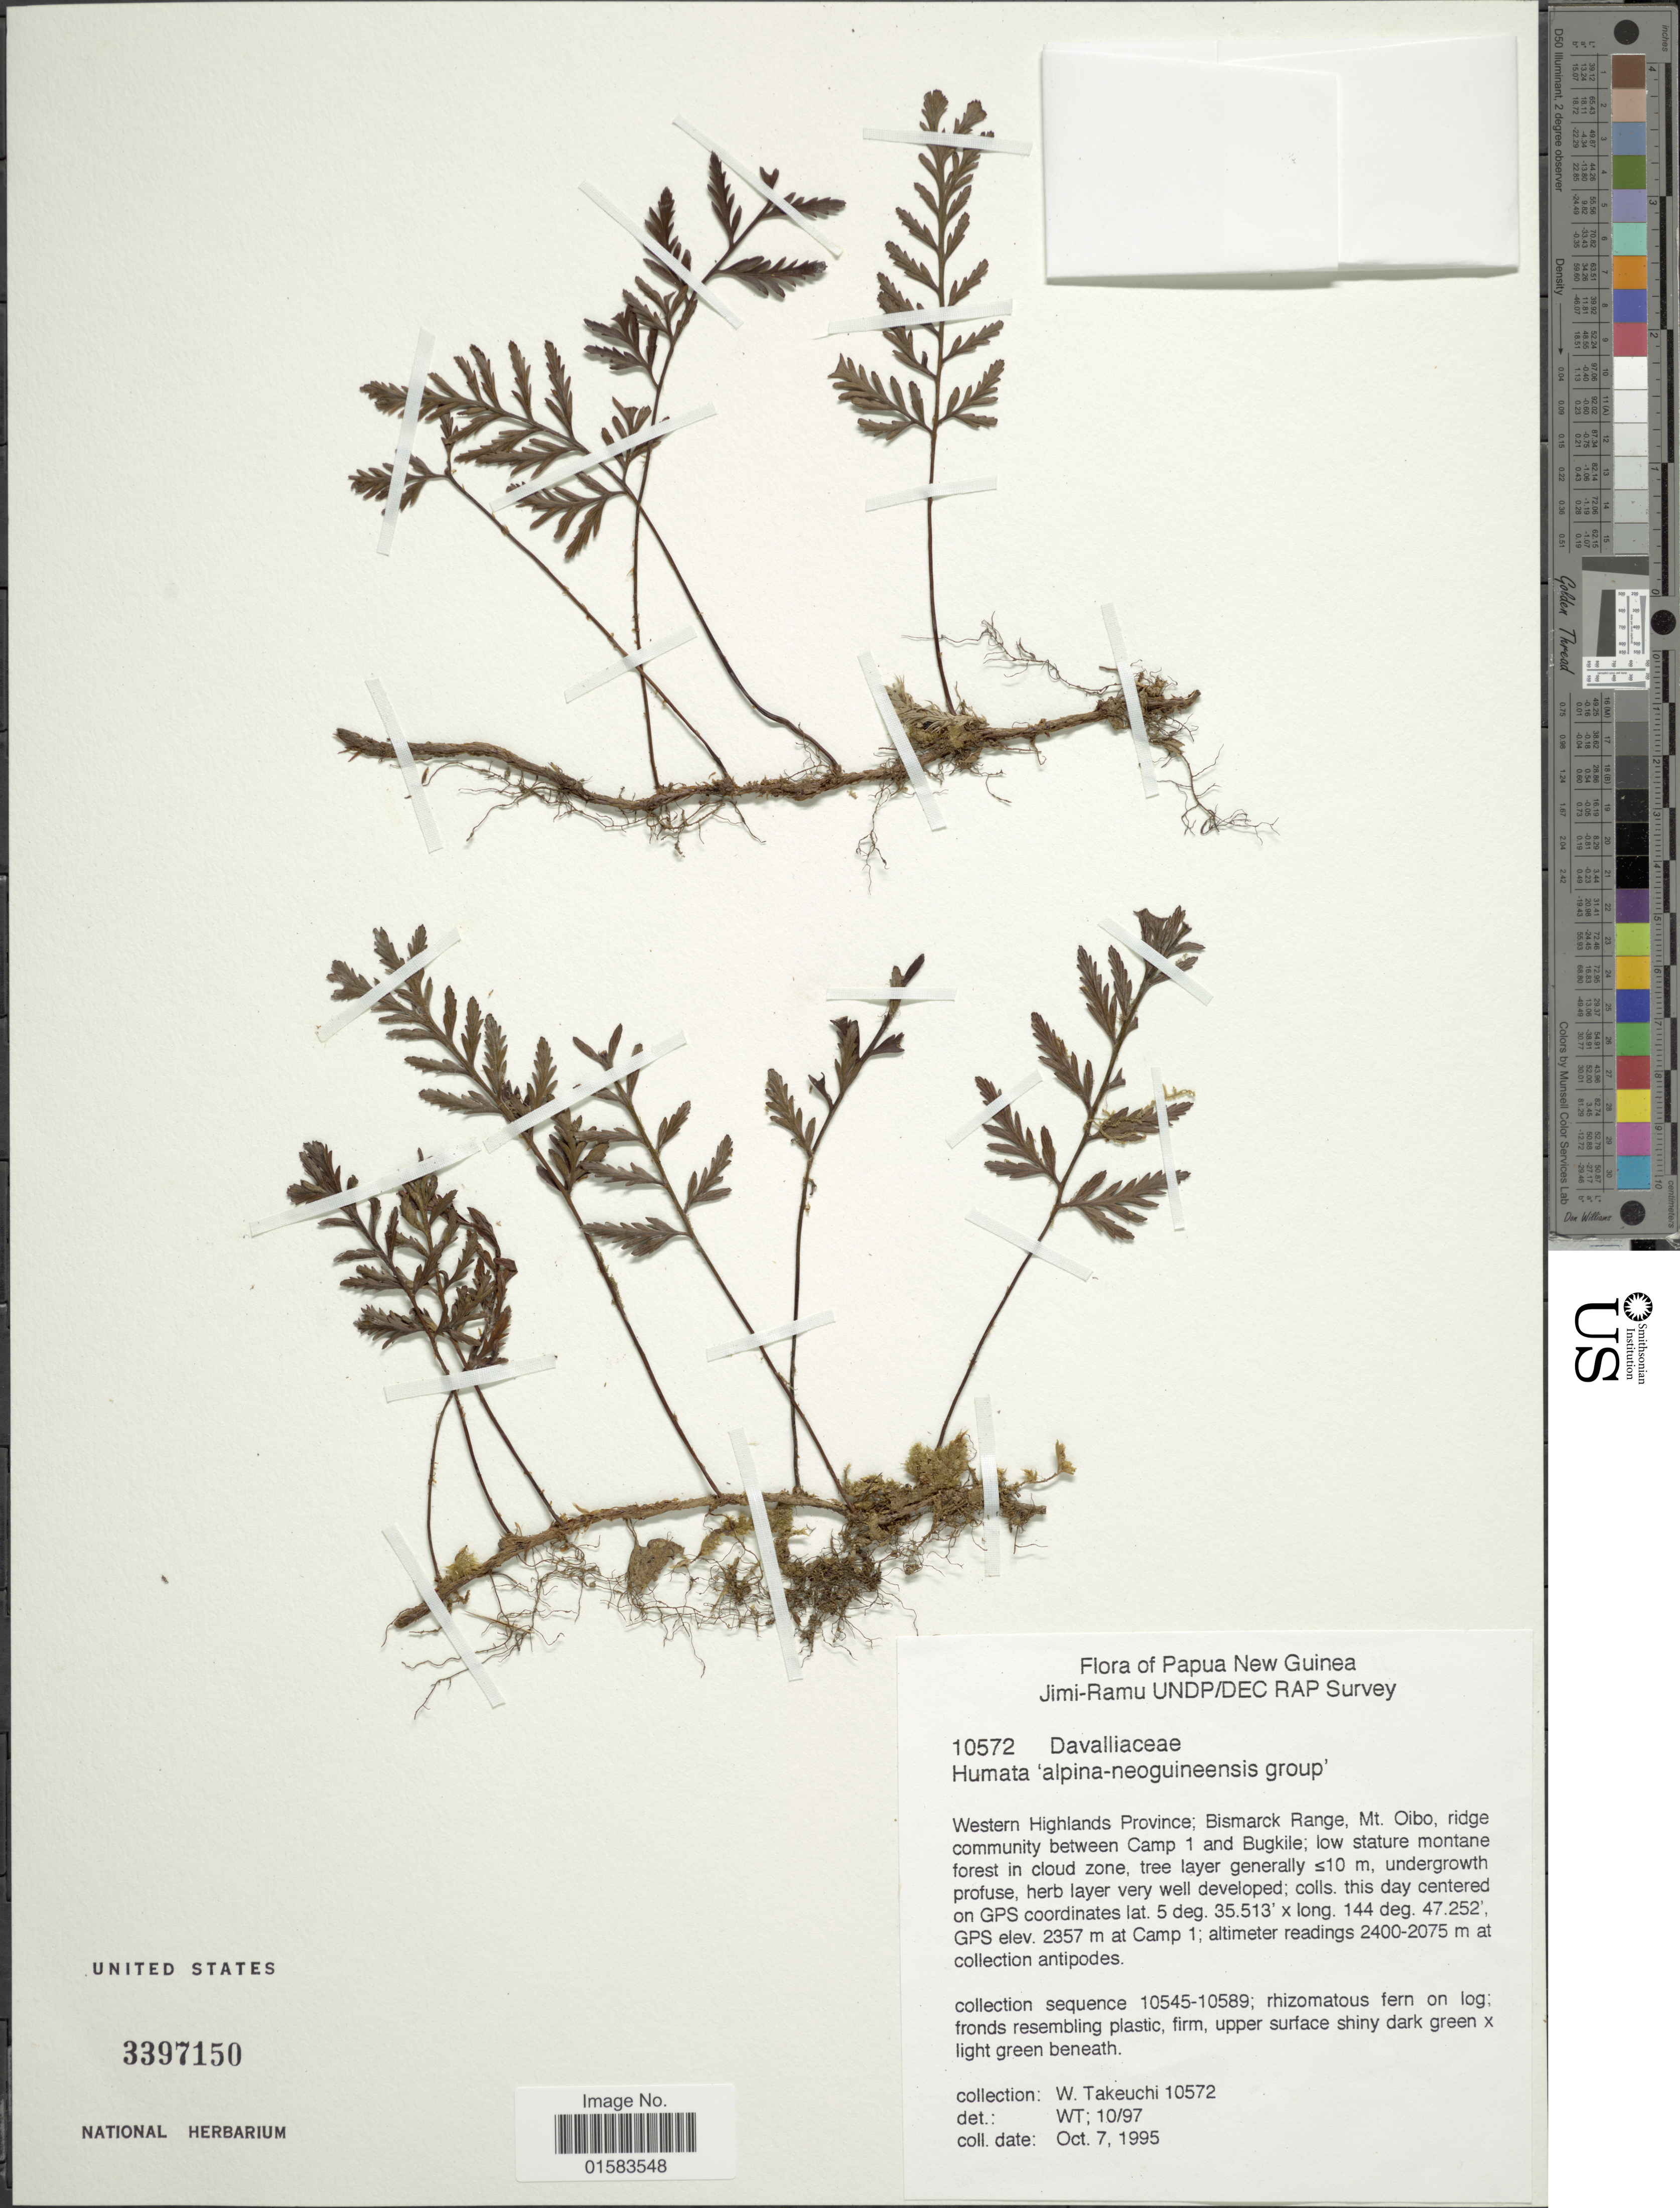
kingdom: Plantae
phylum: Tracheophyta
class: Polypodiopsida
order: Polypodiales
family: Davalliaceae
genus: Davallia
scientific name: Davallia sp.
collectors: W. Takeuchi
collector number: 10572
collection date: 1995-10-07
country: Papua New Guinea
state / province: Western Highlands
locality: Bismarck Range, Mt. Oibo, ridge community between Camp 1 and Bugkile, on GPS Coodinates lat 2 eg 35.513 [Foreign script] long 144 deg 47.252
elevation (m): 2075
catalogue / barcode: US 3397150